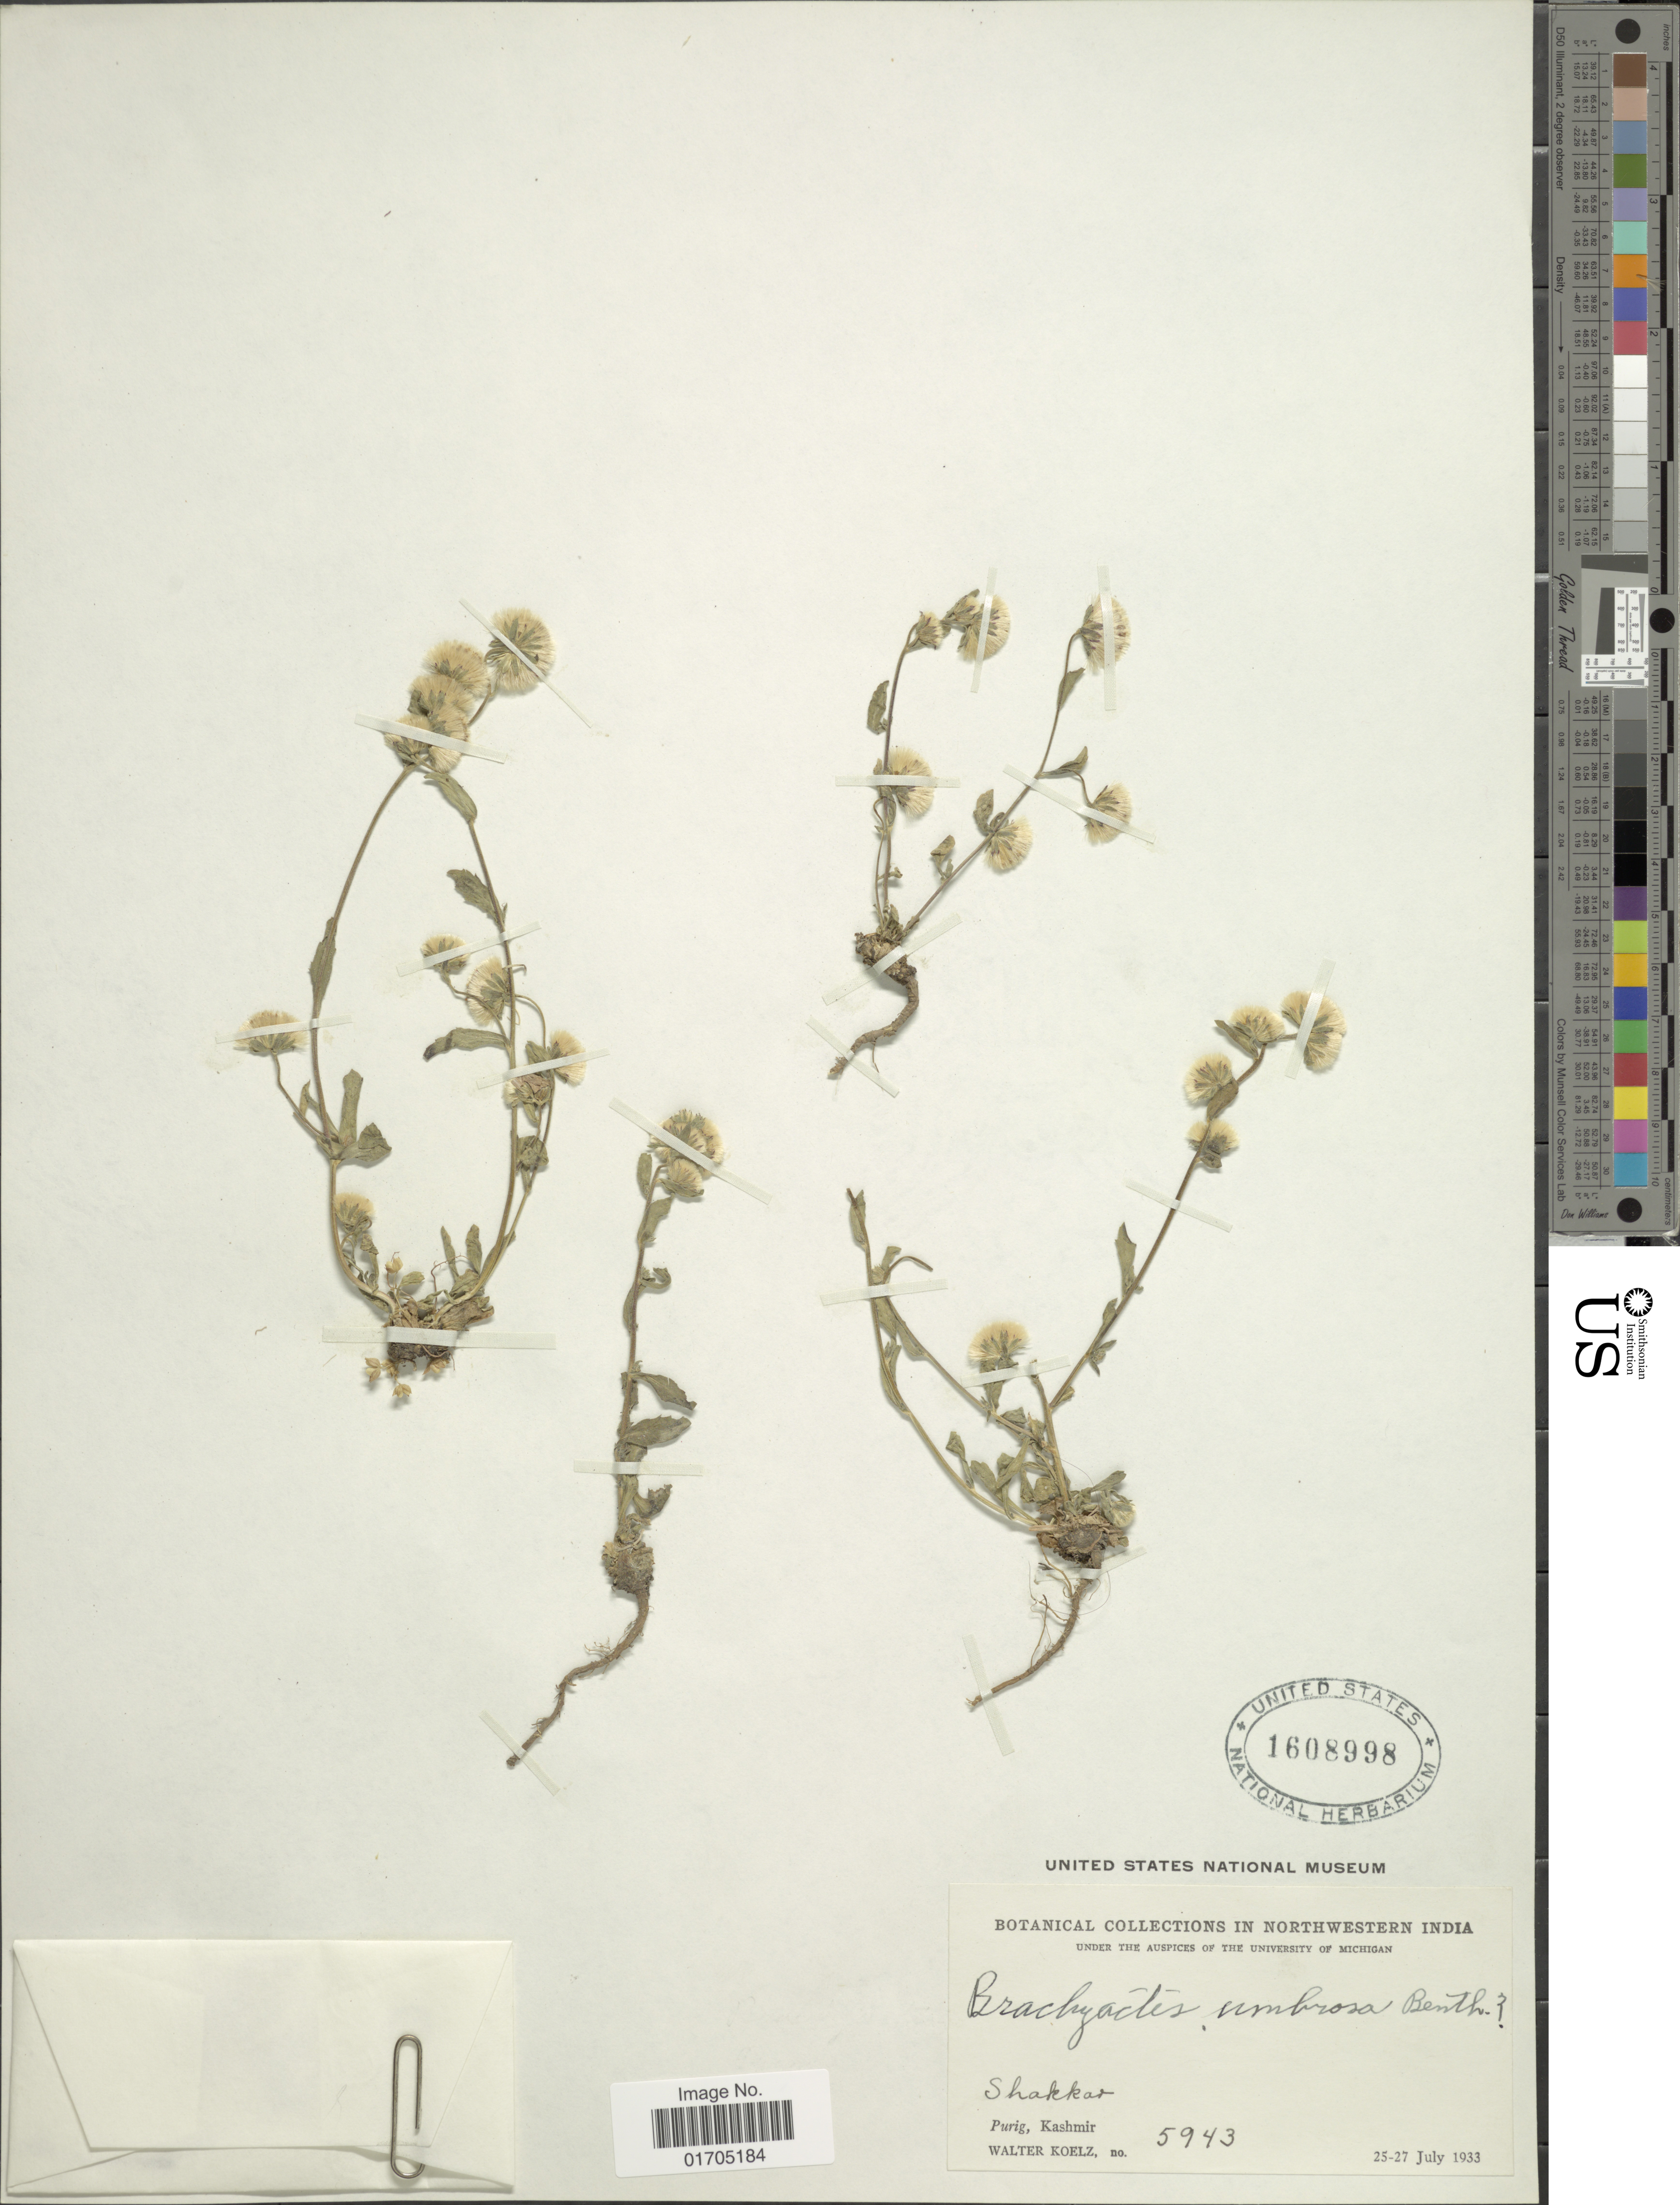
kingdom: Plantae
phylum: Tracheophyta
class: Magnoliopsida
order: Asterales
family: Asteraceae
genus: Brachyactis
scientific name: Brachyactis umbrosa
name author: Benth. in Hook.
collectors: W. N. Koelz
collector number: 5943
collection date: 1933-07-25/1933-07-27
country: India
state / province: Jammu and Kashmir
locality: Northwestern India, Shakkar, Purig, Kashmir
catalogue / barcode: US 1608998